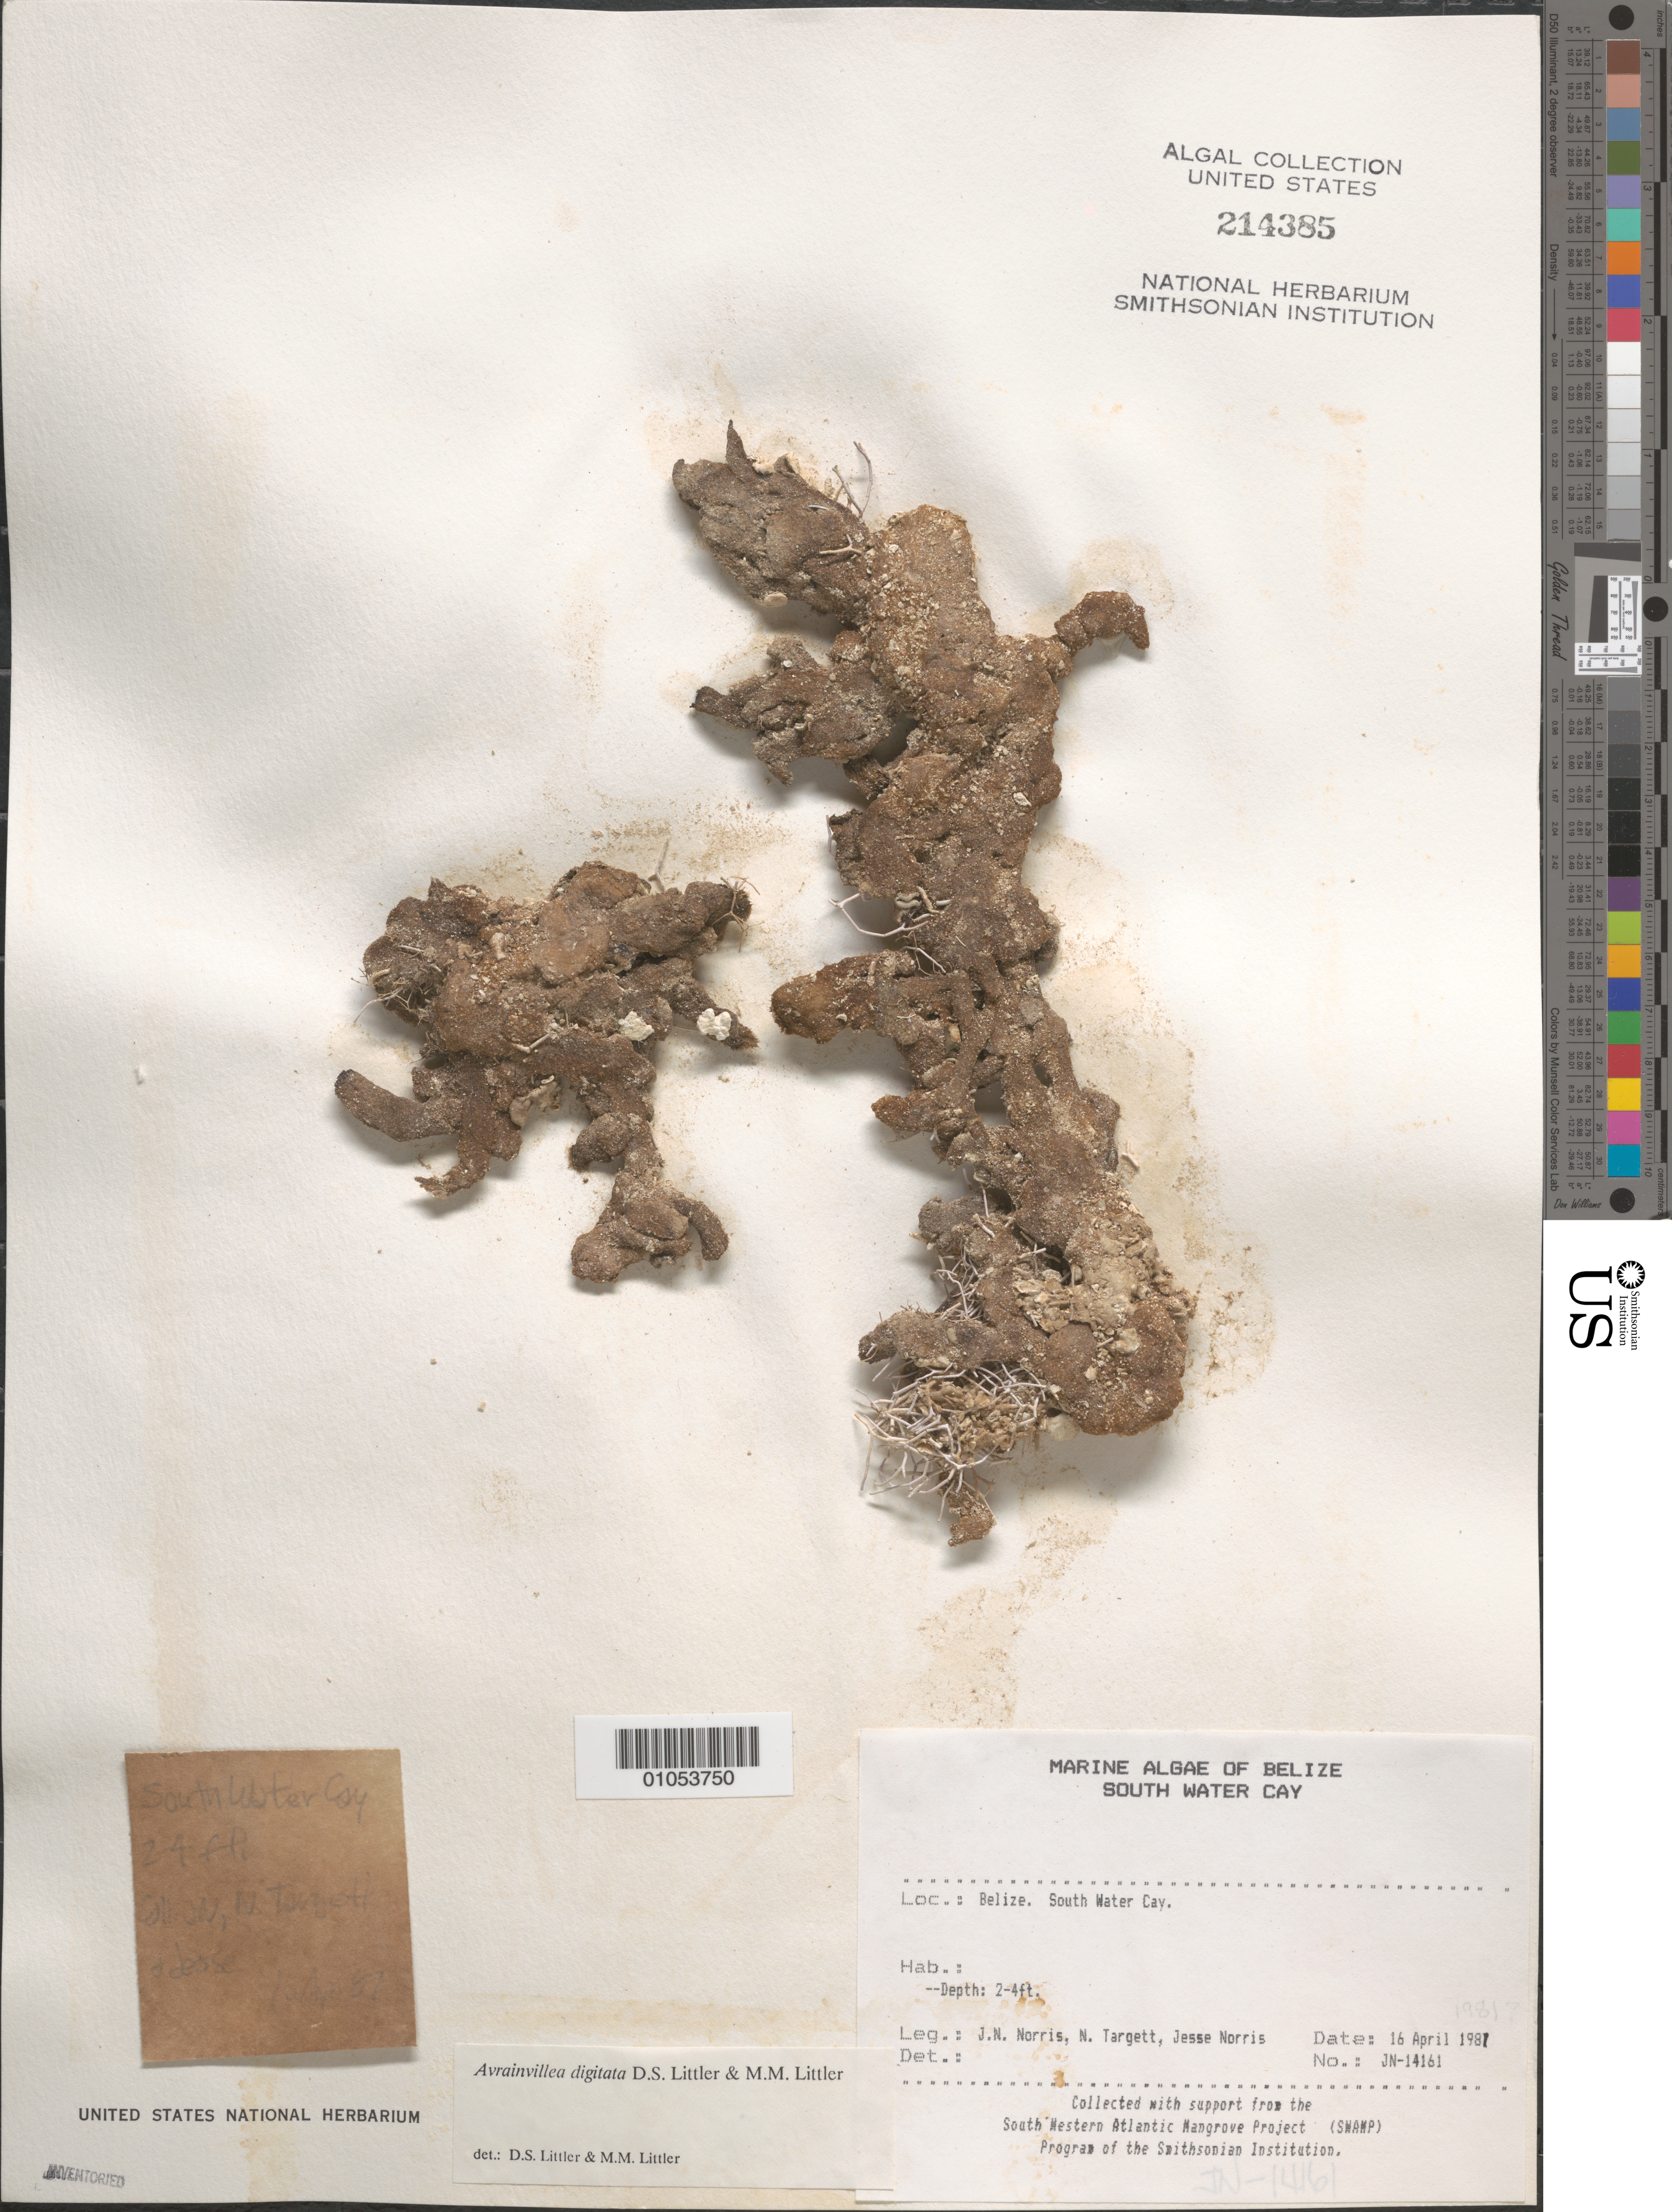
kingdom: Plantae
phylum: Chlorophyta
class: Ulvophyceae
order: Bryopsidales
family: Dichotomosiphonaceae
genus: Avrainvillea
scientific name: Avrainvillea digitata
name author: D.S. Littler & Littler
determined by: Littler, D. S.; Littler, M. M.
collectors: J. N. Norris, N. Targett & J. A. Norris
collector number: JN-14161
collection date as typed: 16 Apr 1981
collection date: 1981-04-16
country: Belize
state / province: Stann Creek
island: South Water Cay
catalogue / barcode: US 214385